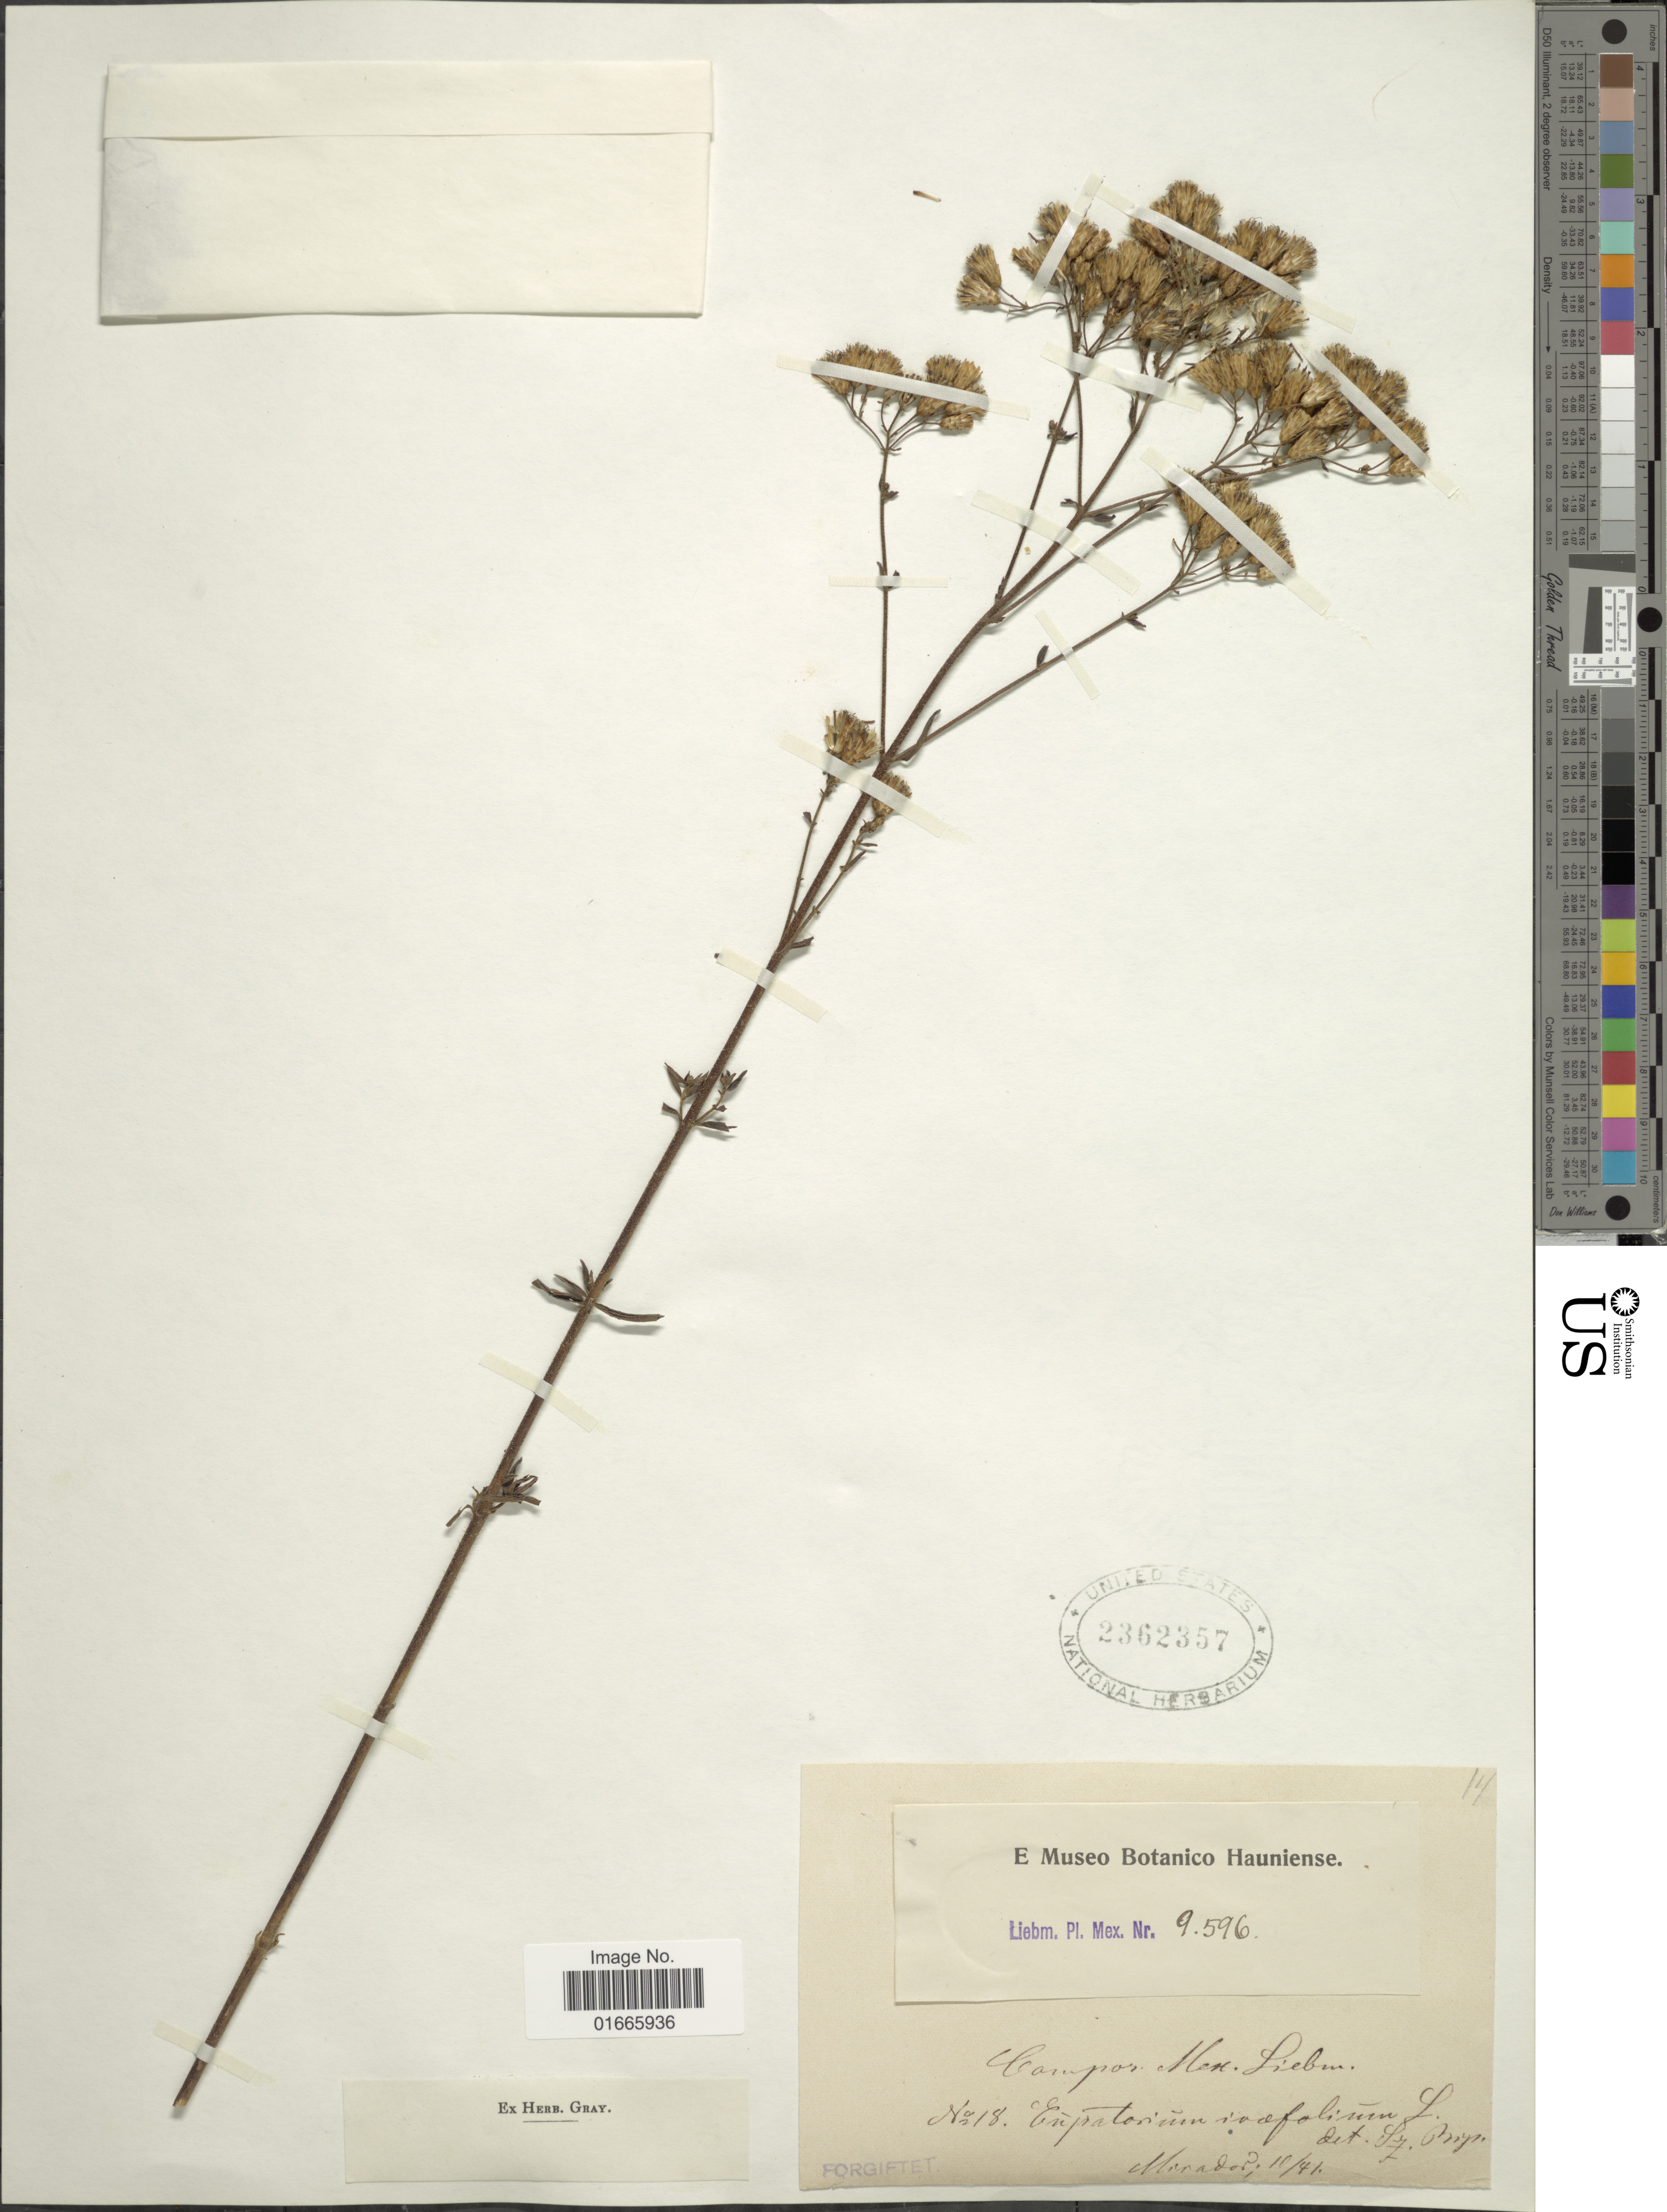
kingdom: Plantae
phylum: Tracheophyta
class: Magnoliopsida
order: Asterales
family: Asteraceae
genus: Chromolaena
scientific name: Chromolaena ivaefolia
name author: (L.) R.M. King & H. Rob.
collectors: ex Mus. Bot. Hauniense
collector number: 18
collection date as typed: Transcribed d/m/y: /10/41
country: Mexico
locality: Mirador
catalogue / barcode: US 2362357